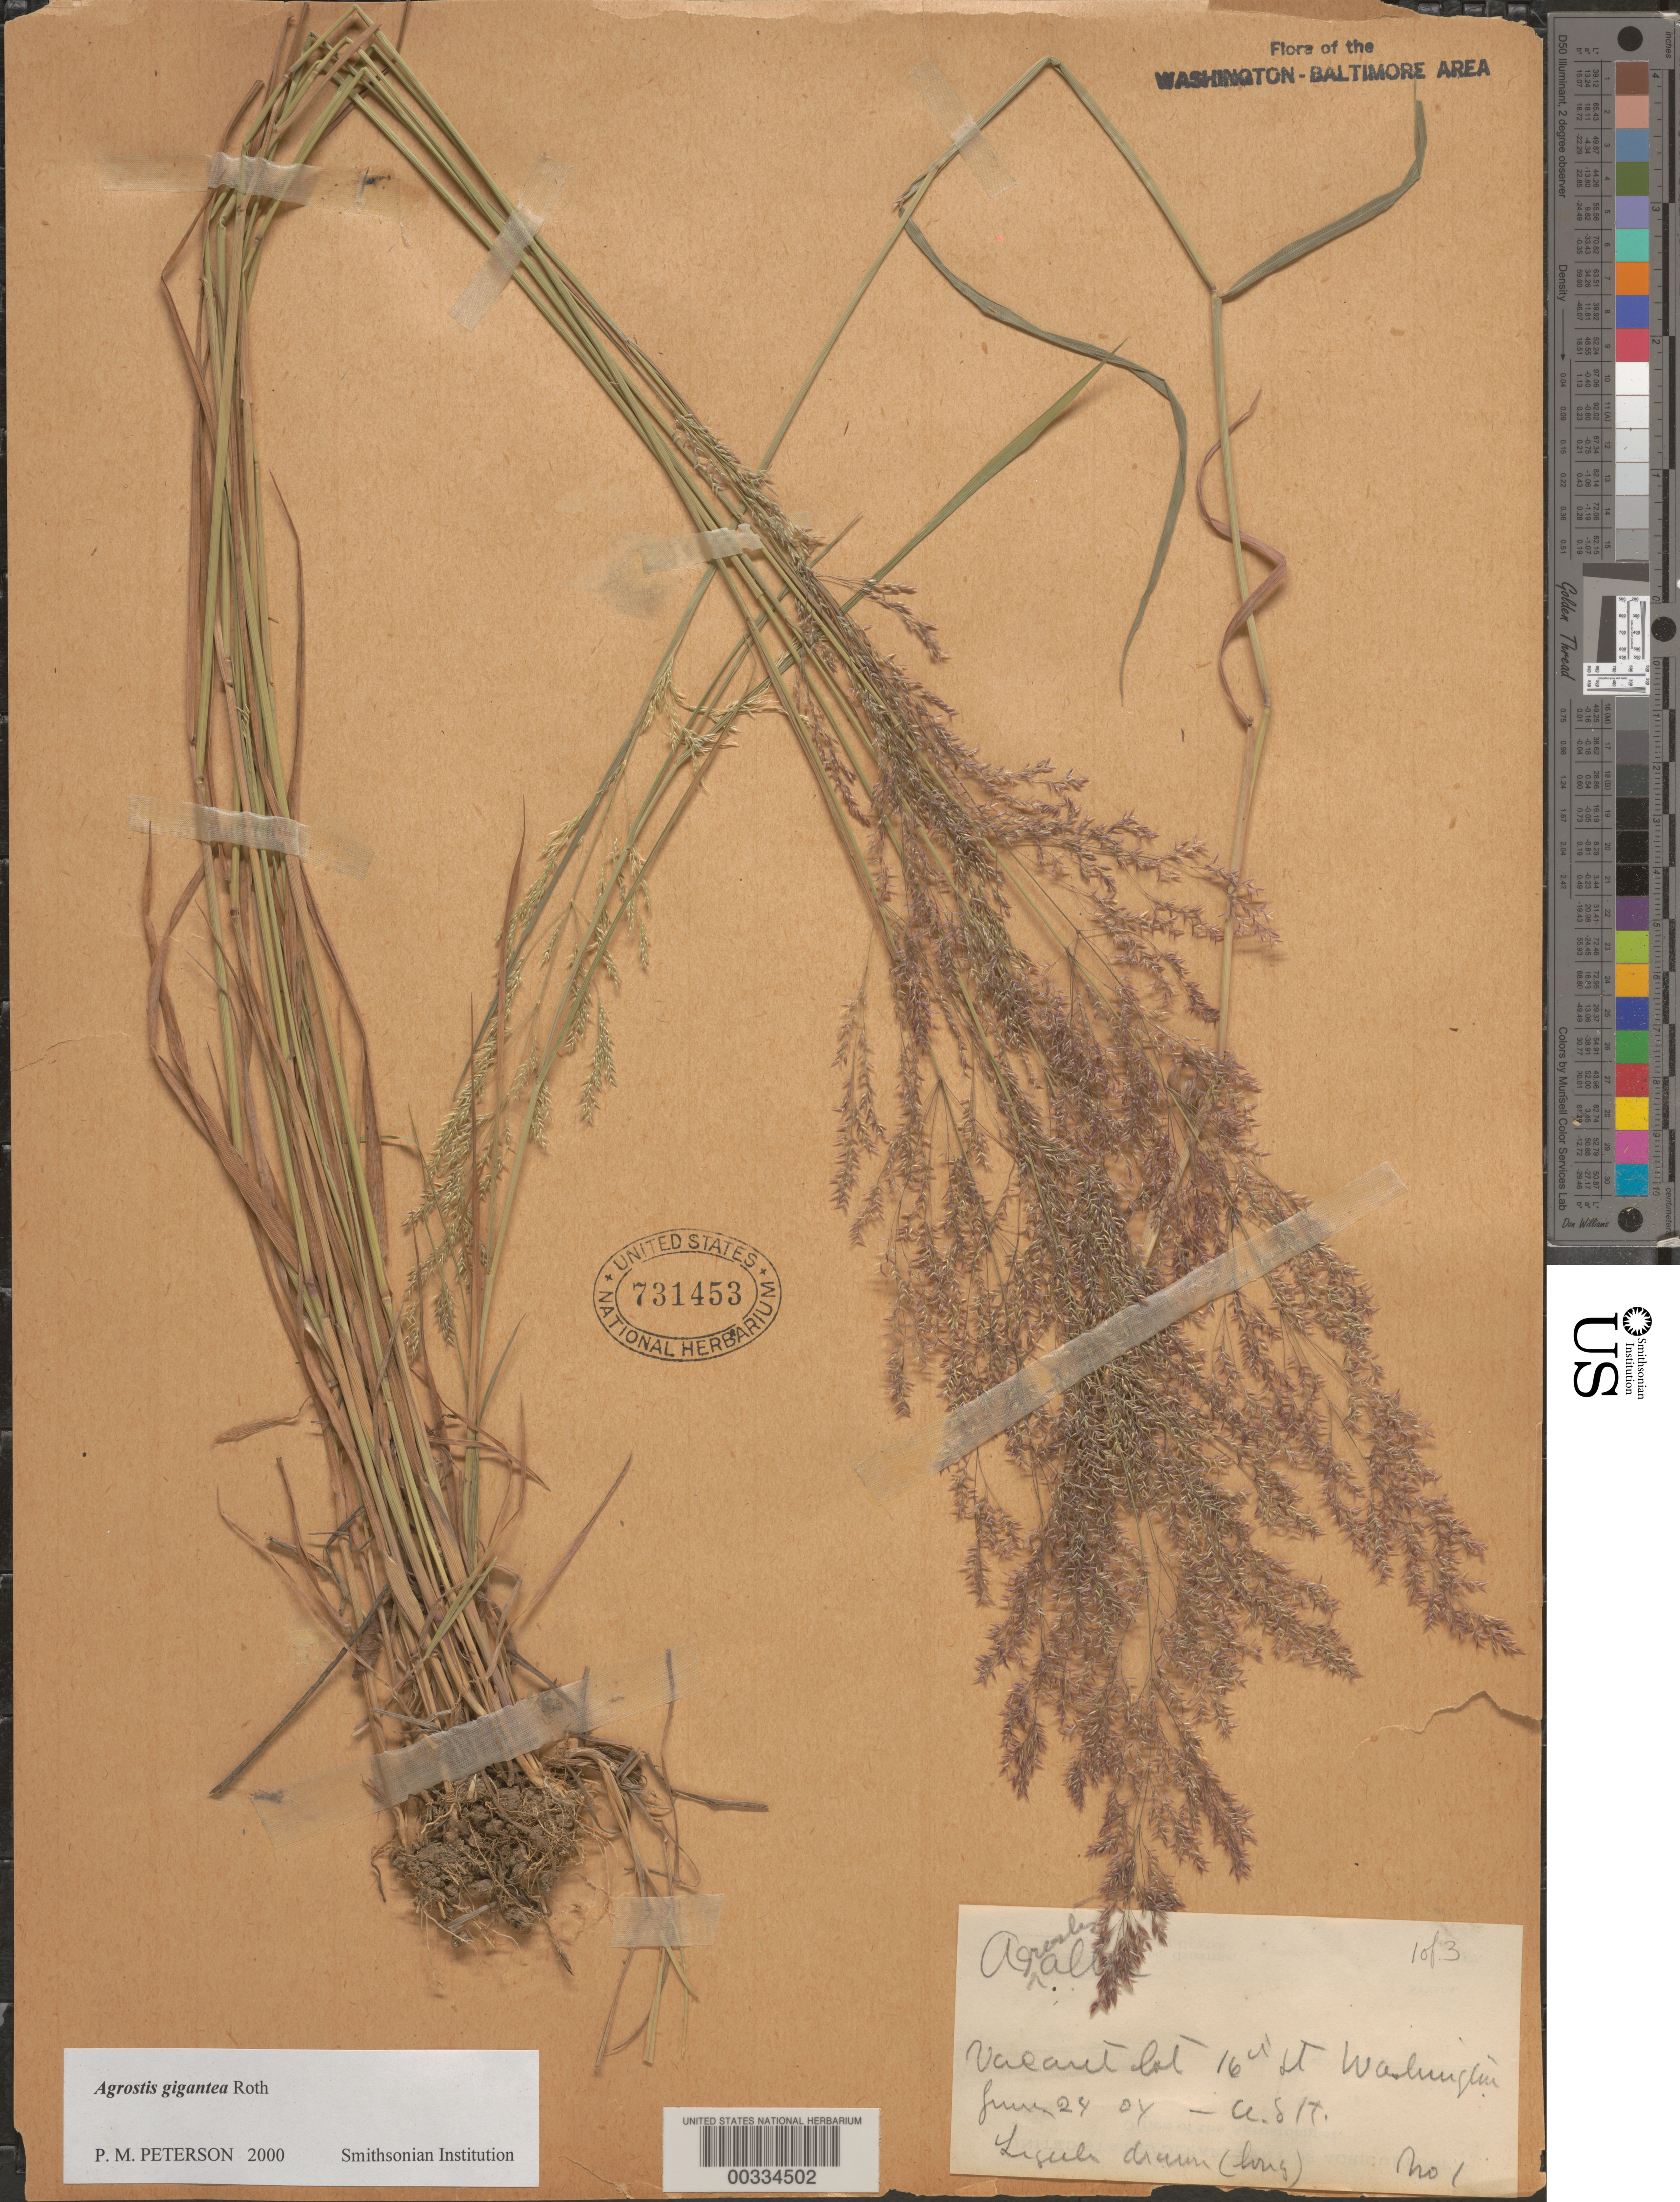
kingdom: Plantae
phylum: Tracheophyta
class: Liliopsida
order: Poales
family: Poaceae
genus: Agrostis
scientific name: Agrostis gigantea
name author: Roth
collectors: A. S. Hitchcock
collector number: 1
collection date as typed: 24 Jun 1904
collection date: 1904-06-24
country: United States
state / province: District of Columbia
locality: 16th St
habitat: Vacant lot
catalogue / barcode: US 731453